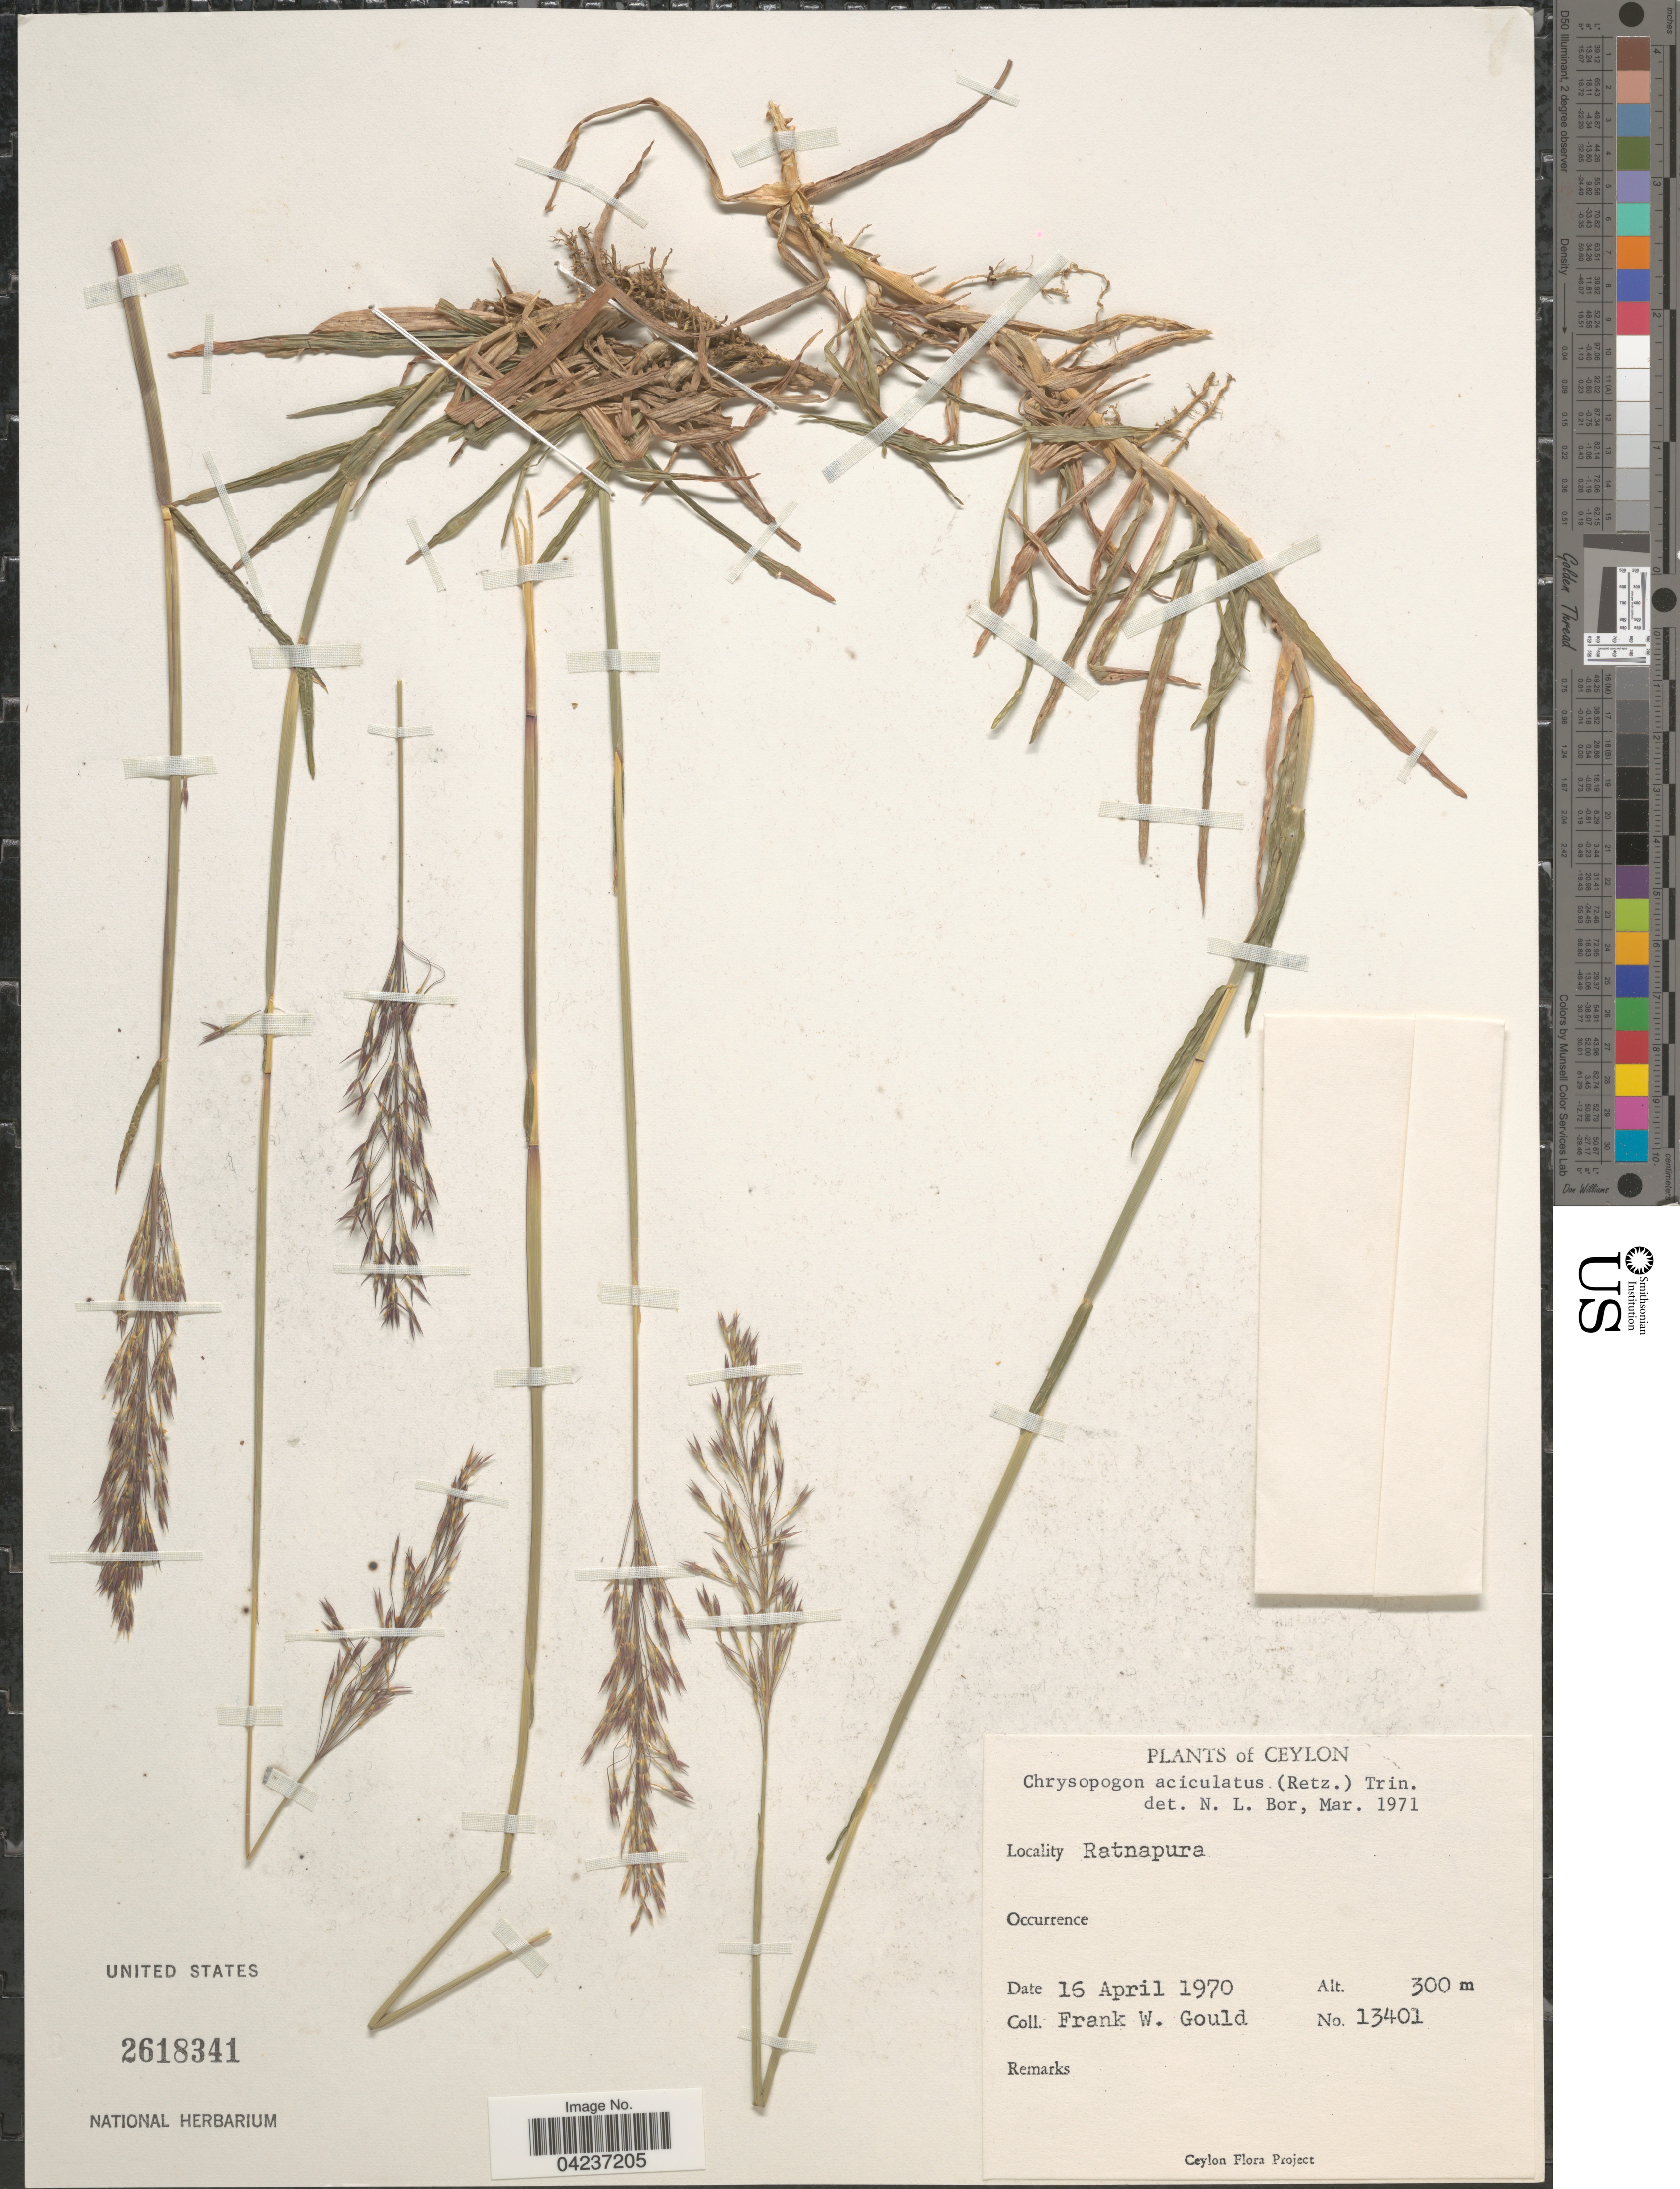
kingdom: Plantae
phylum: Tracheophyta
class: Liliopsida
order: Poales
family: Poaceae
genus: Chrysopogon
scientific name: Chrysopogon aciculatus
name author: (Retz.) Trin.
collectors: F. W. Gould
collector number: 13401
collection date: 1970-04-16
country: Sri Lanka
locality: Ceylon. Ratnapura.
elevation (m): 300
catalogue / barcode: US 2618341